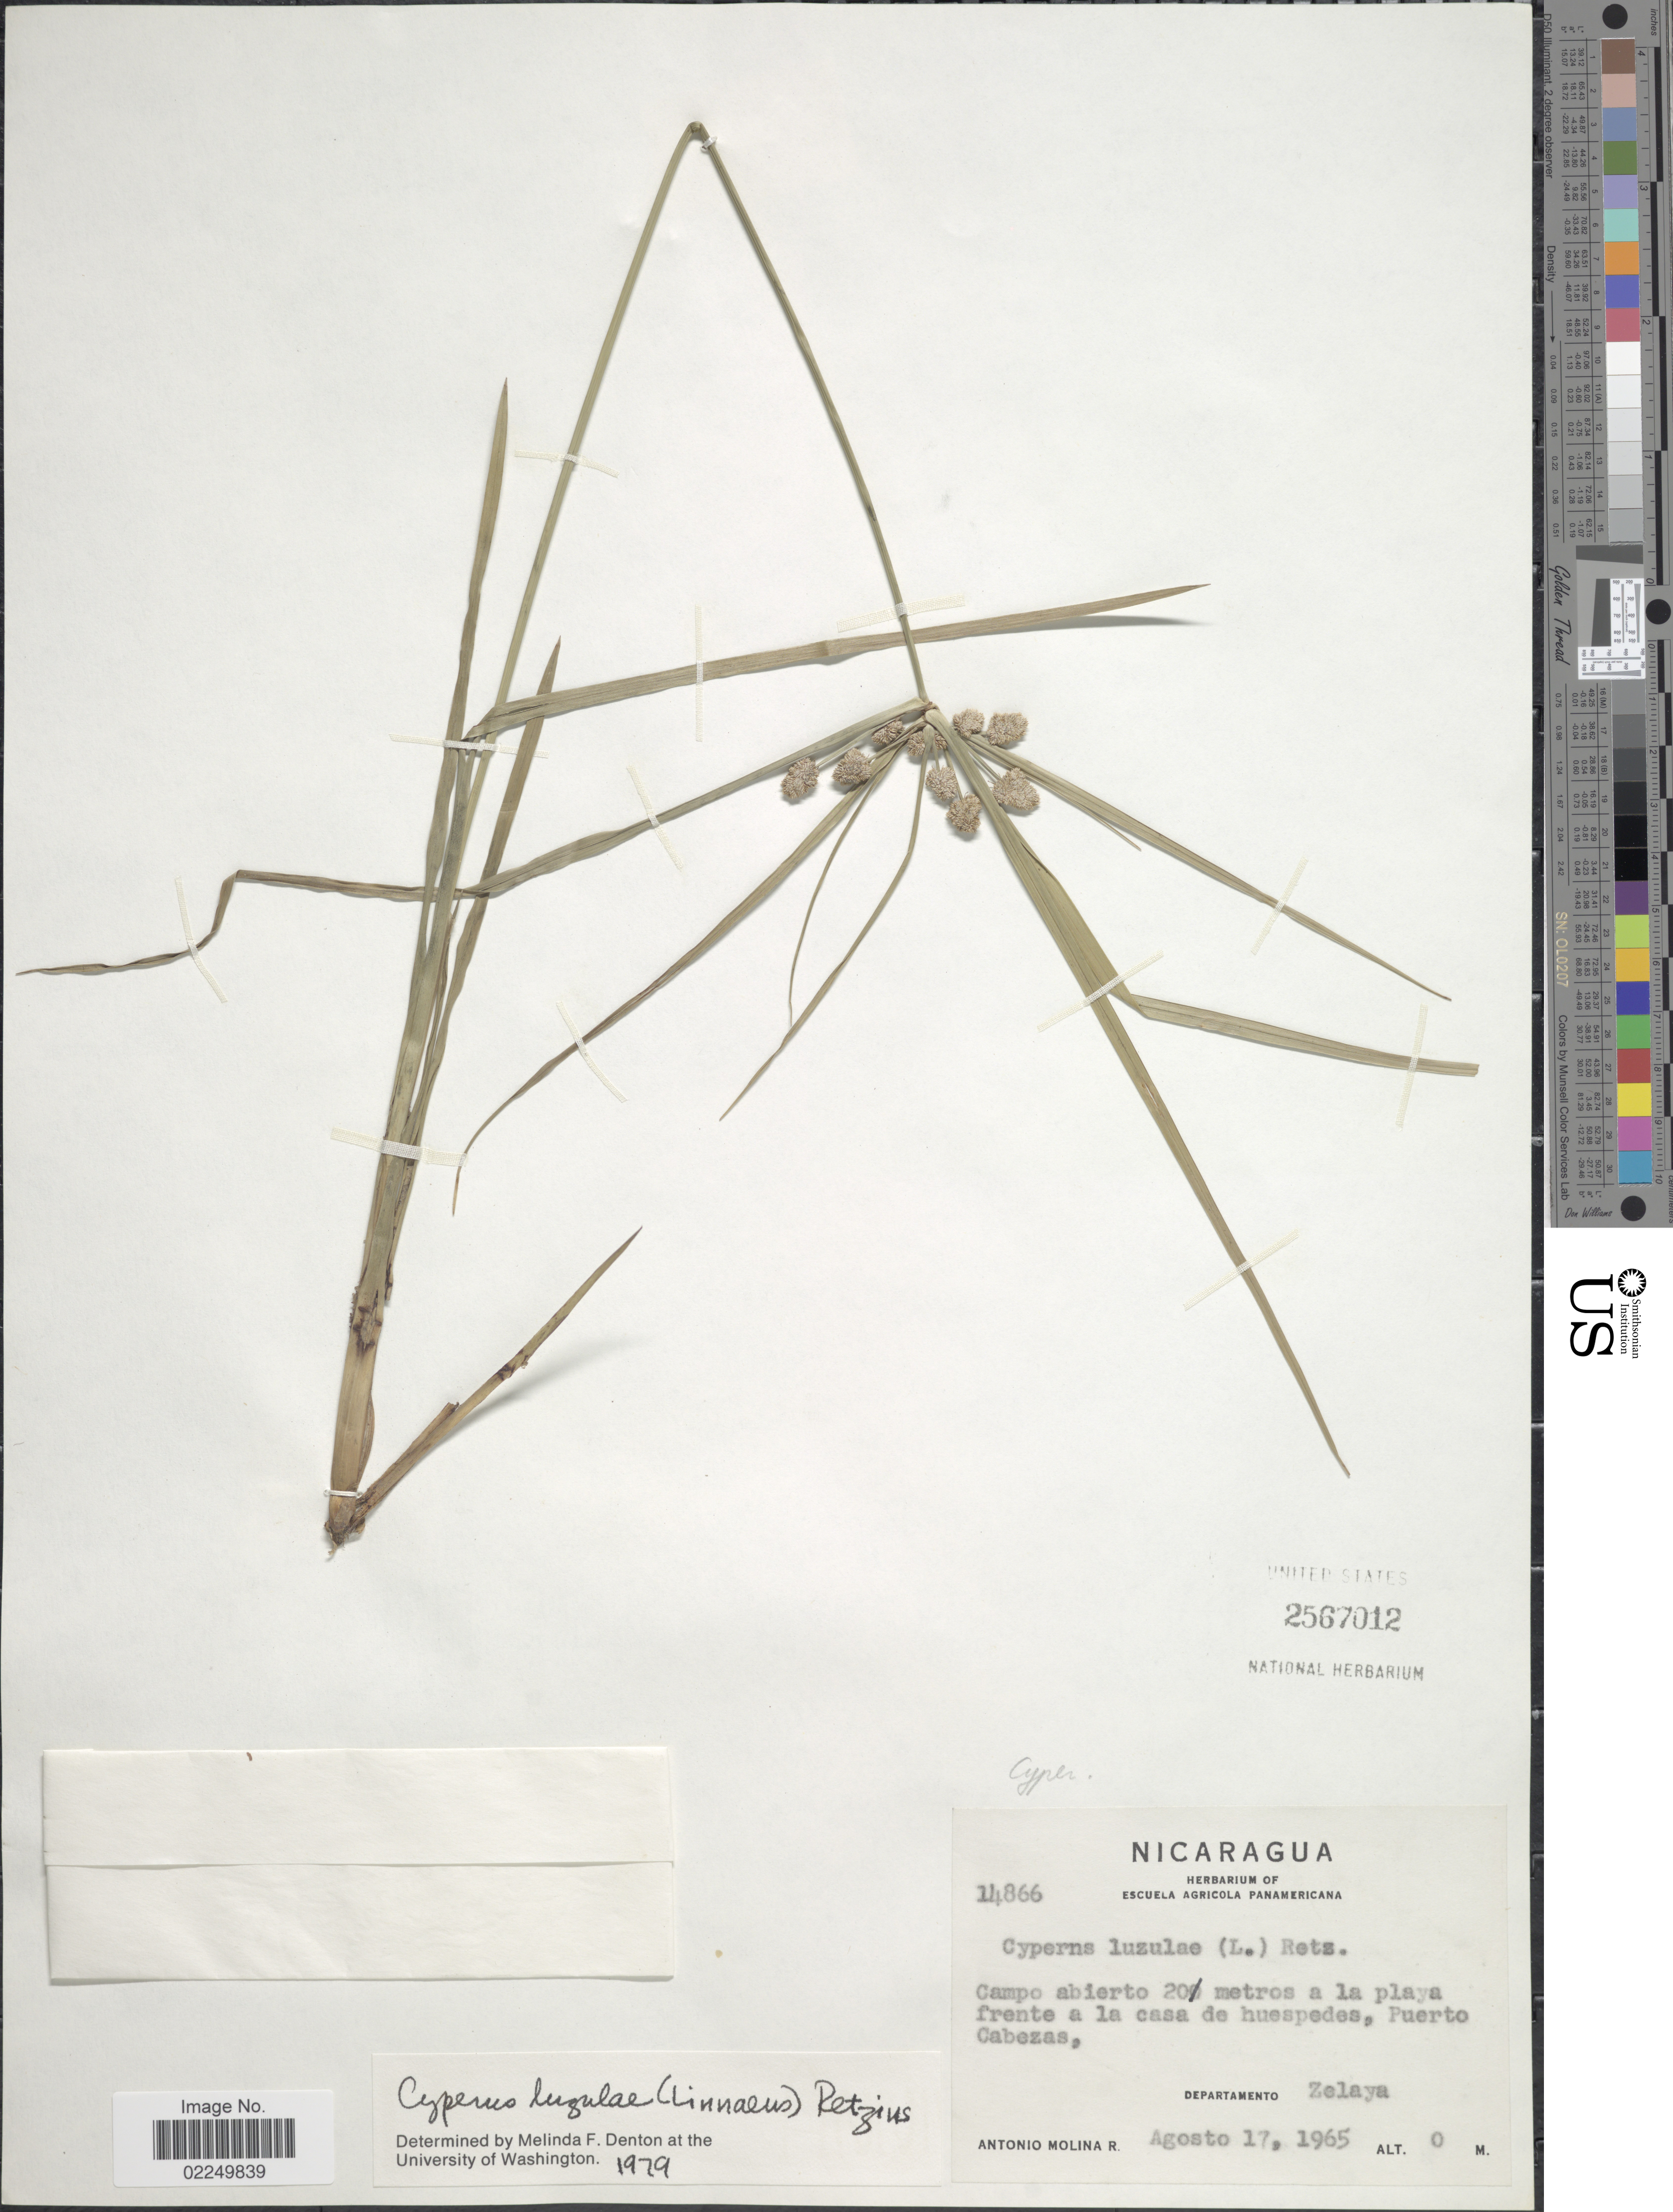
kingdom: Plantae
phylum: Tracheophyta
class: Liliopsida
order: Poales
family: Cyperaceae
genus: Cyperus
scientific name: Cyperus luzulae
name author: (L.) Rottb. ex Retz.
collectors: A. Molina R.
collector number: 14866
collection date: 1965-08-17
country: Nicaragua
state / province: Atlantico Norte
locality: Departamento Zelaya, Campo abierto 20 metros a la playa frente a la casa de huespedes, Puerto Cabezas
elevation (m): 0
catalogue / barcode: US 2567012